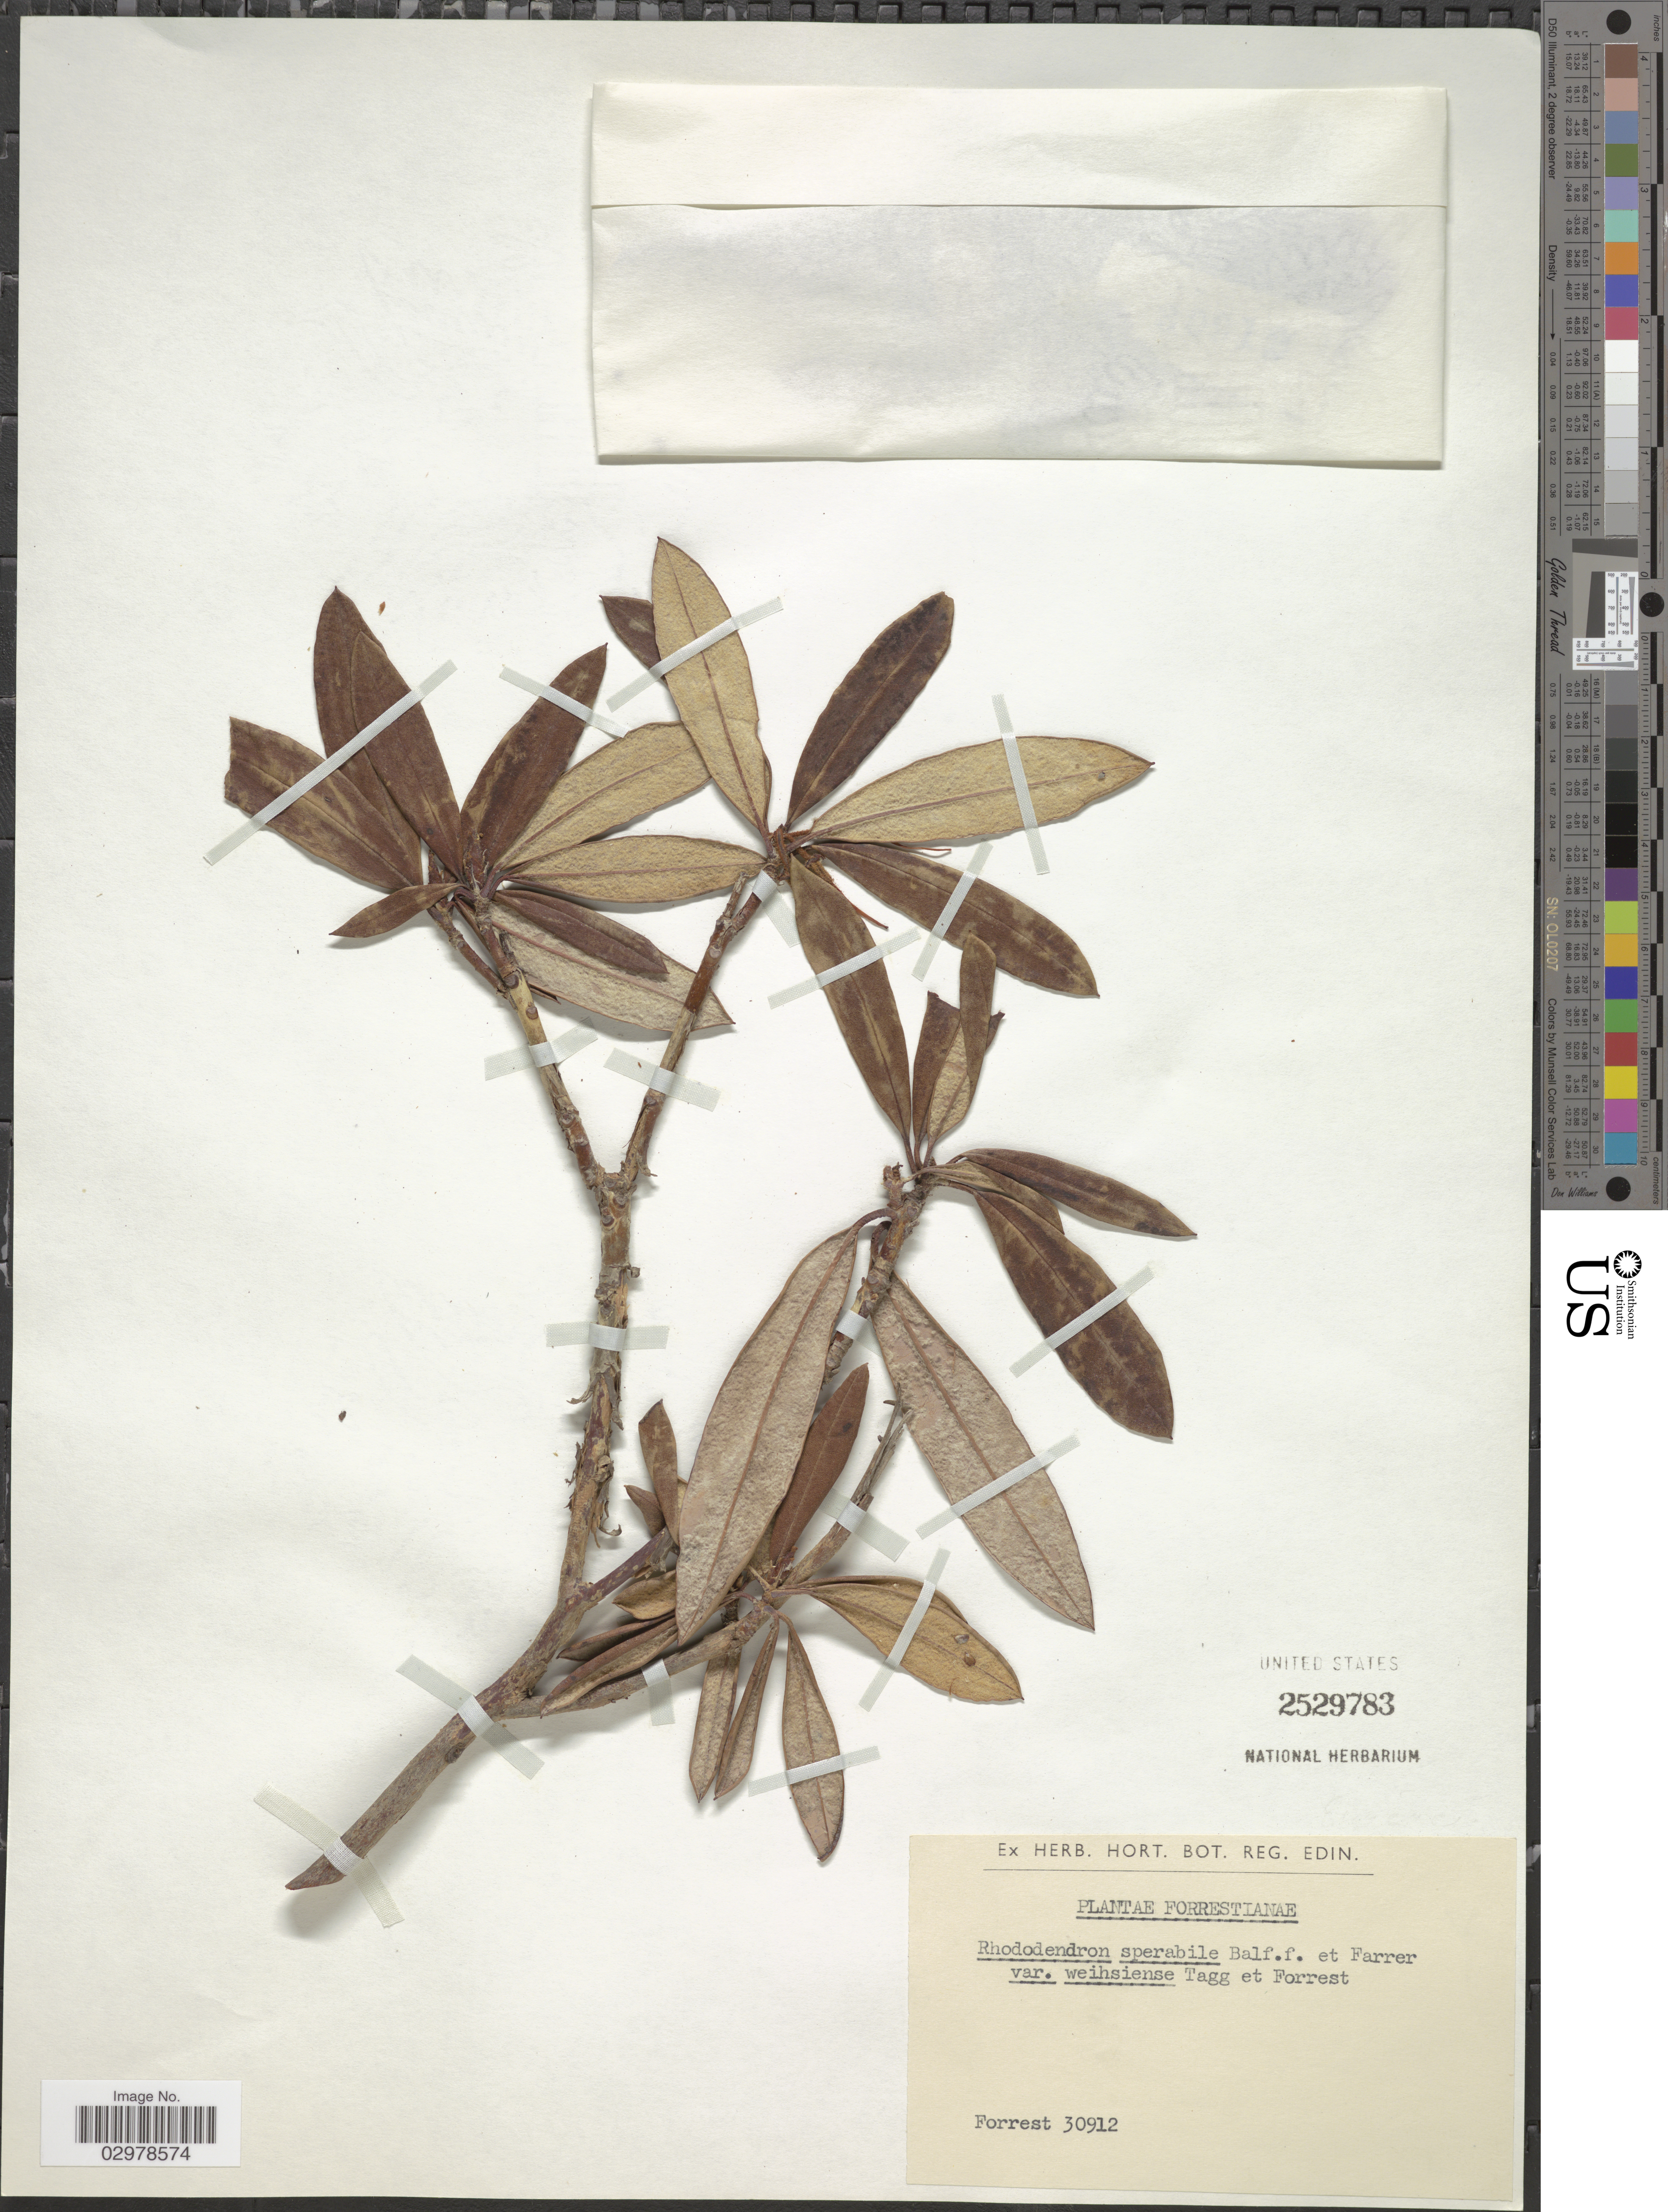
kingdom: Plantae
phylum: Tracheophyta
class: Magnoliopsida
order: Ericales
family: Ericaceae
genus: Rhododendron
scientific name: Rhododendron sperabile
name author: Balf. f. & Farrer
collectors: -. Forrest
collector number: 30912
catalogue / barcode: US 2529783